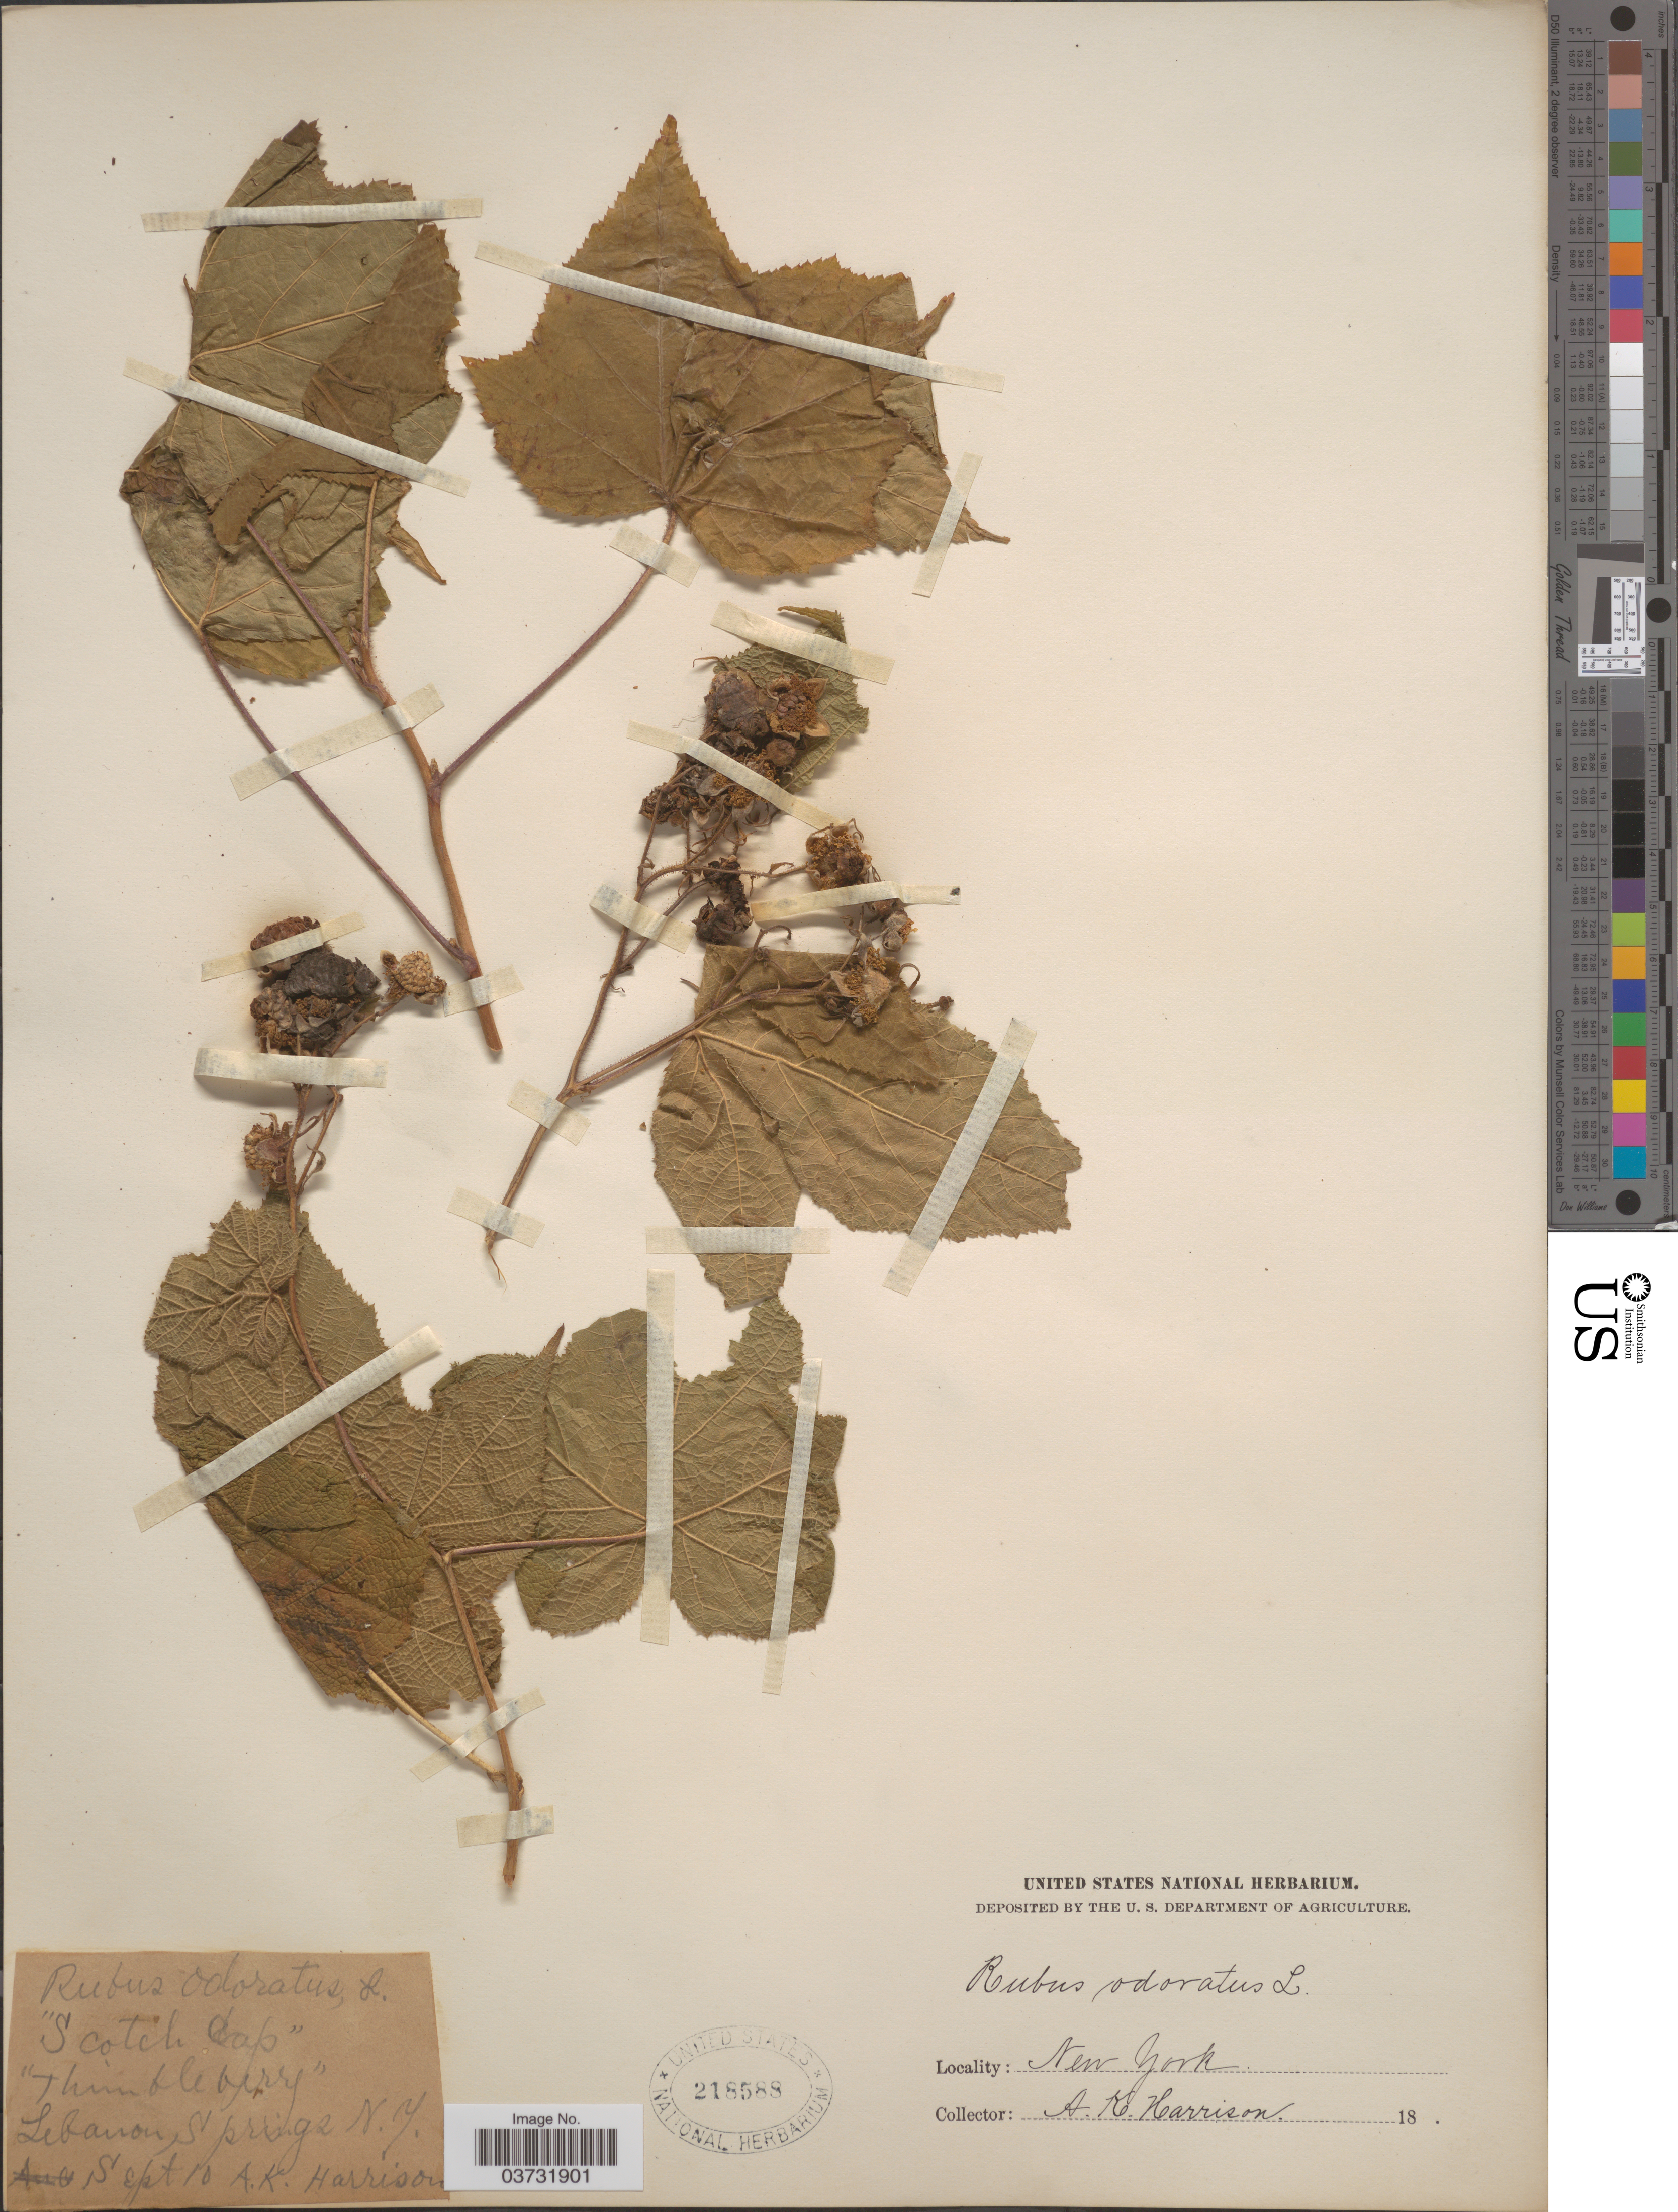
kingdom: Plantae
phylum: Tracheophyta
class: Magnoliopsida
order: Rosales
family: Rosaceae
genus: Rubus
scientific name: Rubus odoratus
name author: L.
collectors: A. K. Harrison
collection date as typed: Sept 10 18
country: United States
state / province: New York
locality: Lebanon Springs.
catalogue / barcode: US 218588